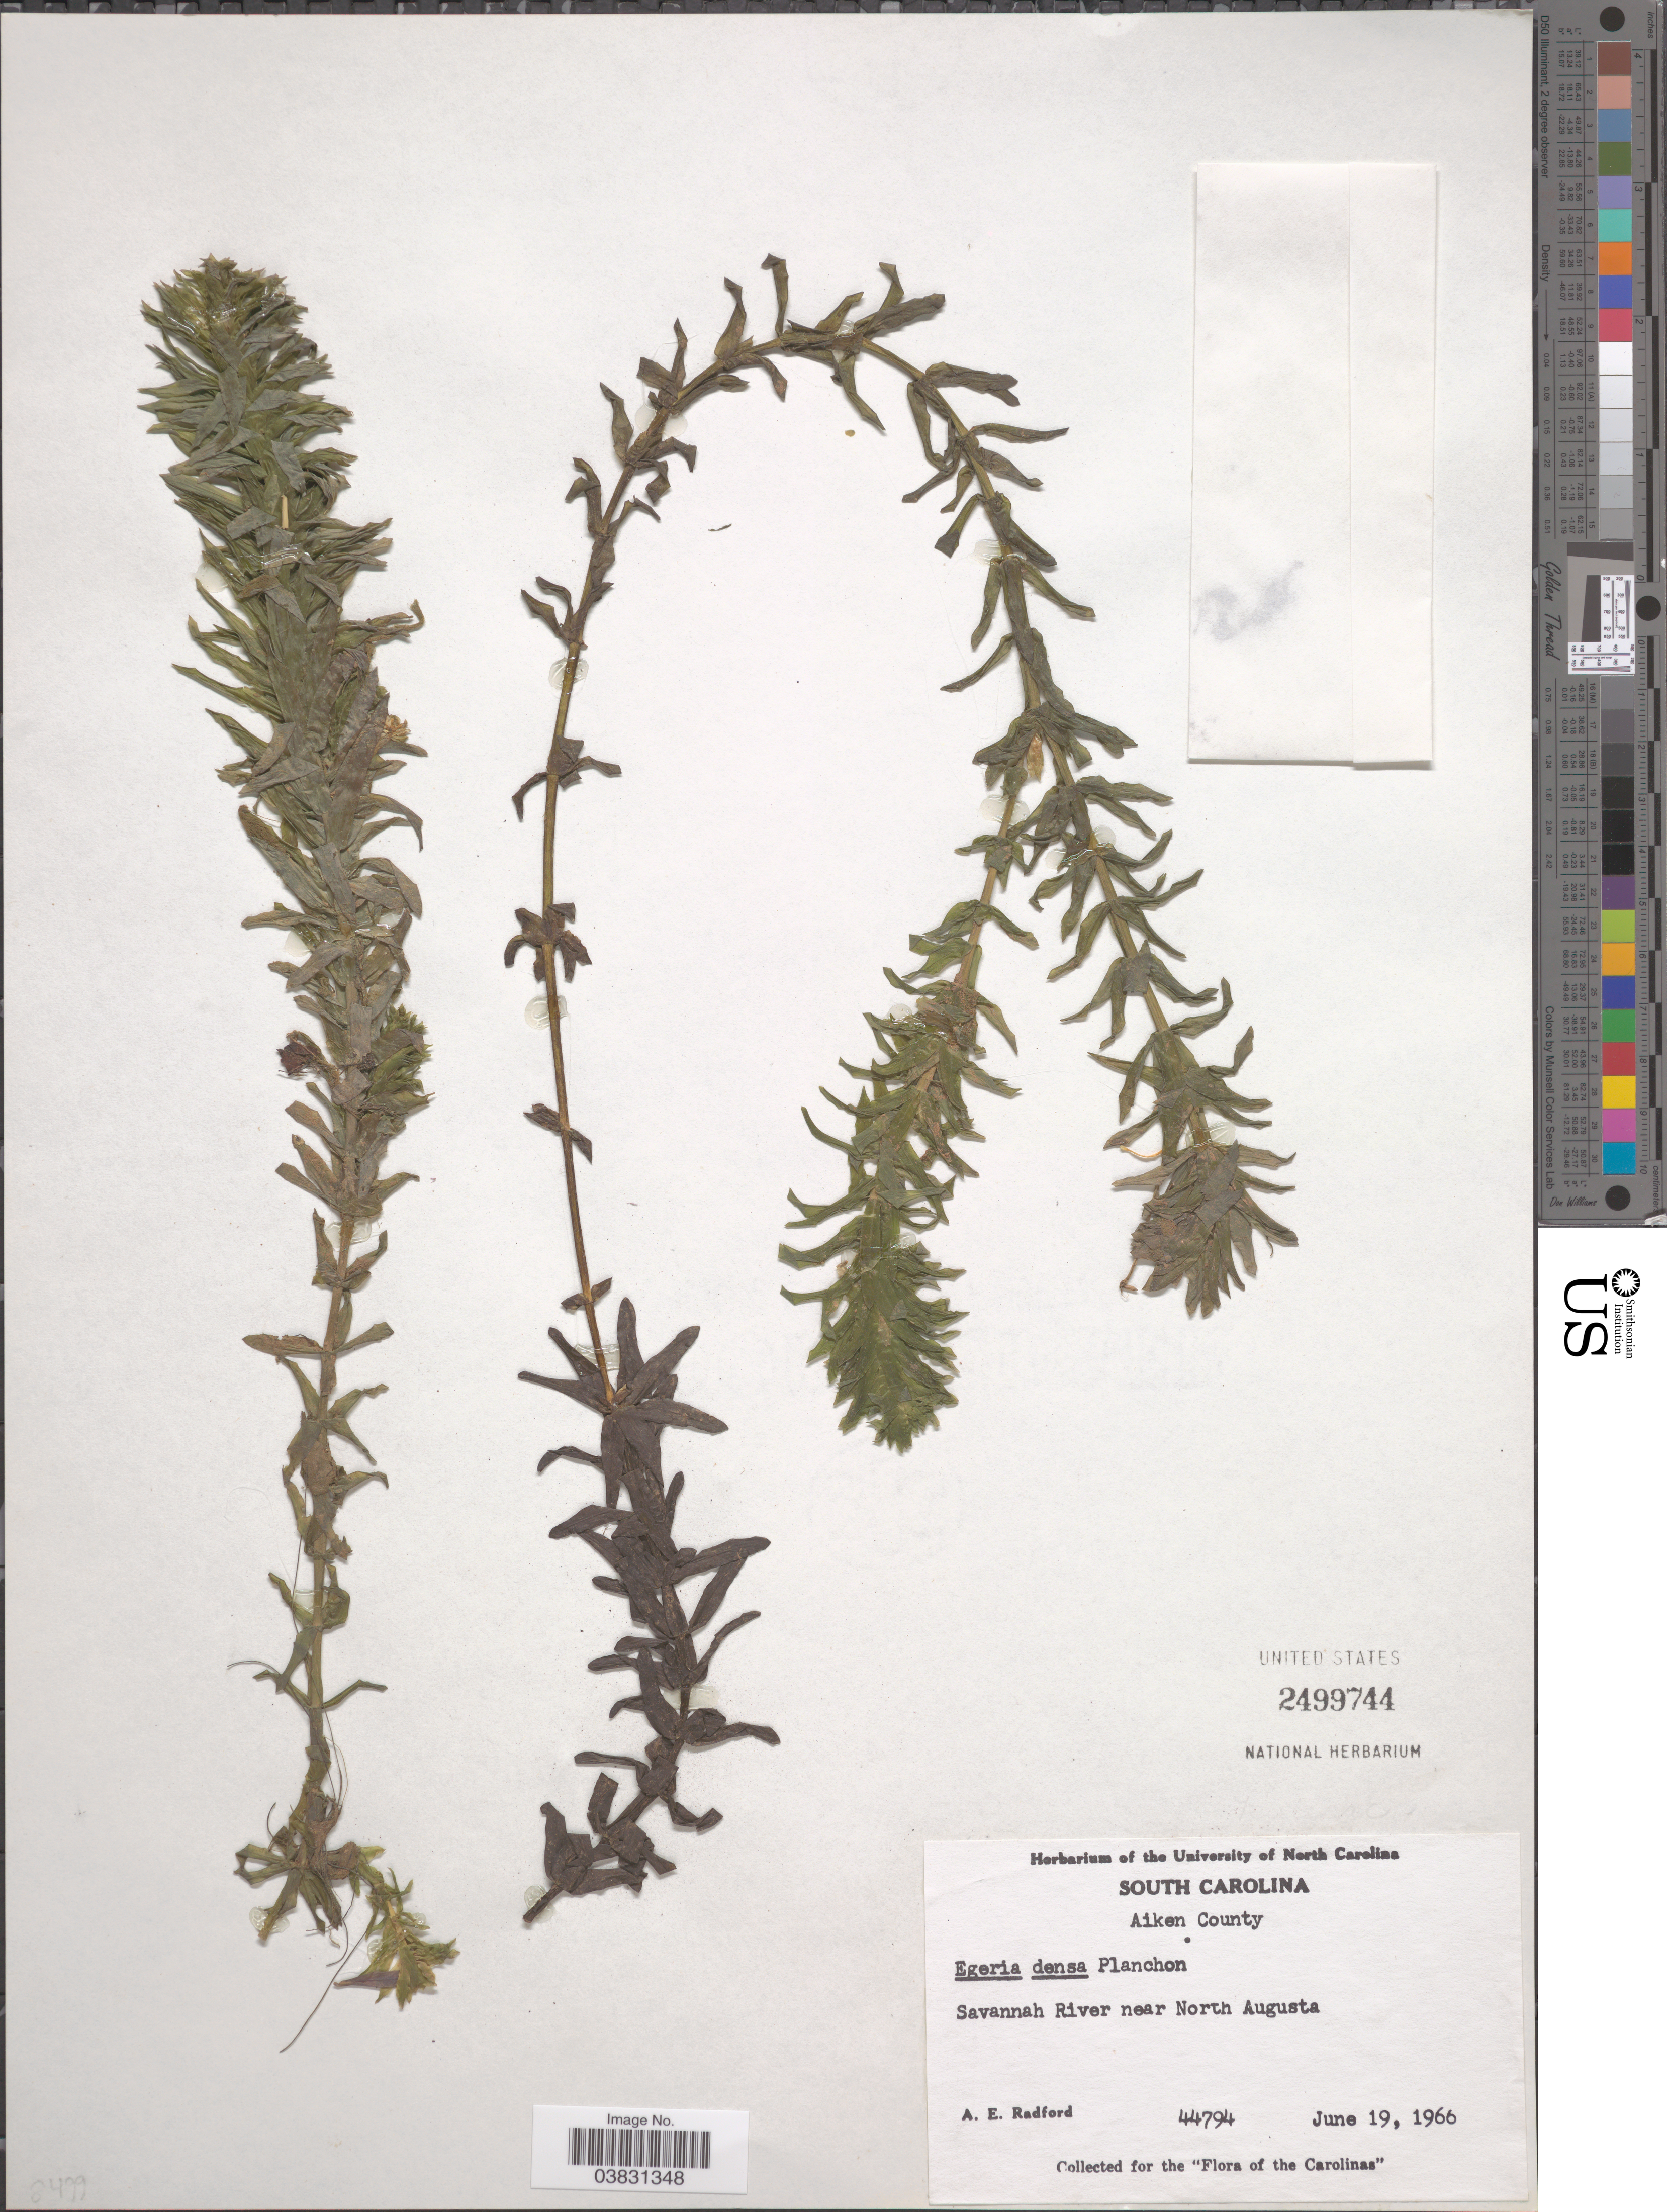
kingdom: Plantae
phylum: Tracheophyta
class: Liliopsida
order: Alismatales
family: Hydrocharitaceae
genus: Egeria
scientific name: Egeria densa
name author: Planch.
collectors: A. E. Radford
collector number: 44794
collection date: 1966-06-19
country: United States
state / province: South Carolina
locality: Aiken County. Savannah River near North Augusta.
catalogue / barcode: US 2499744